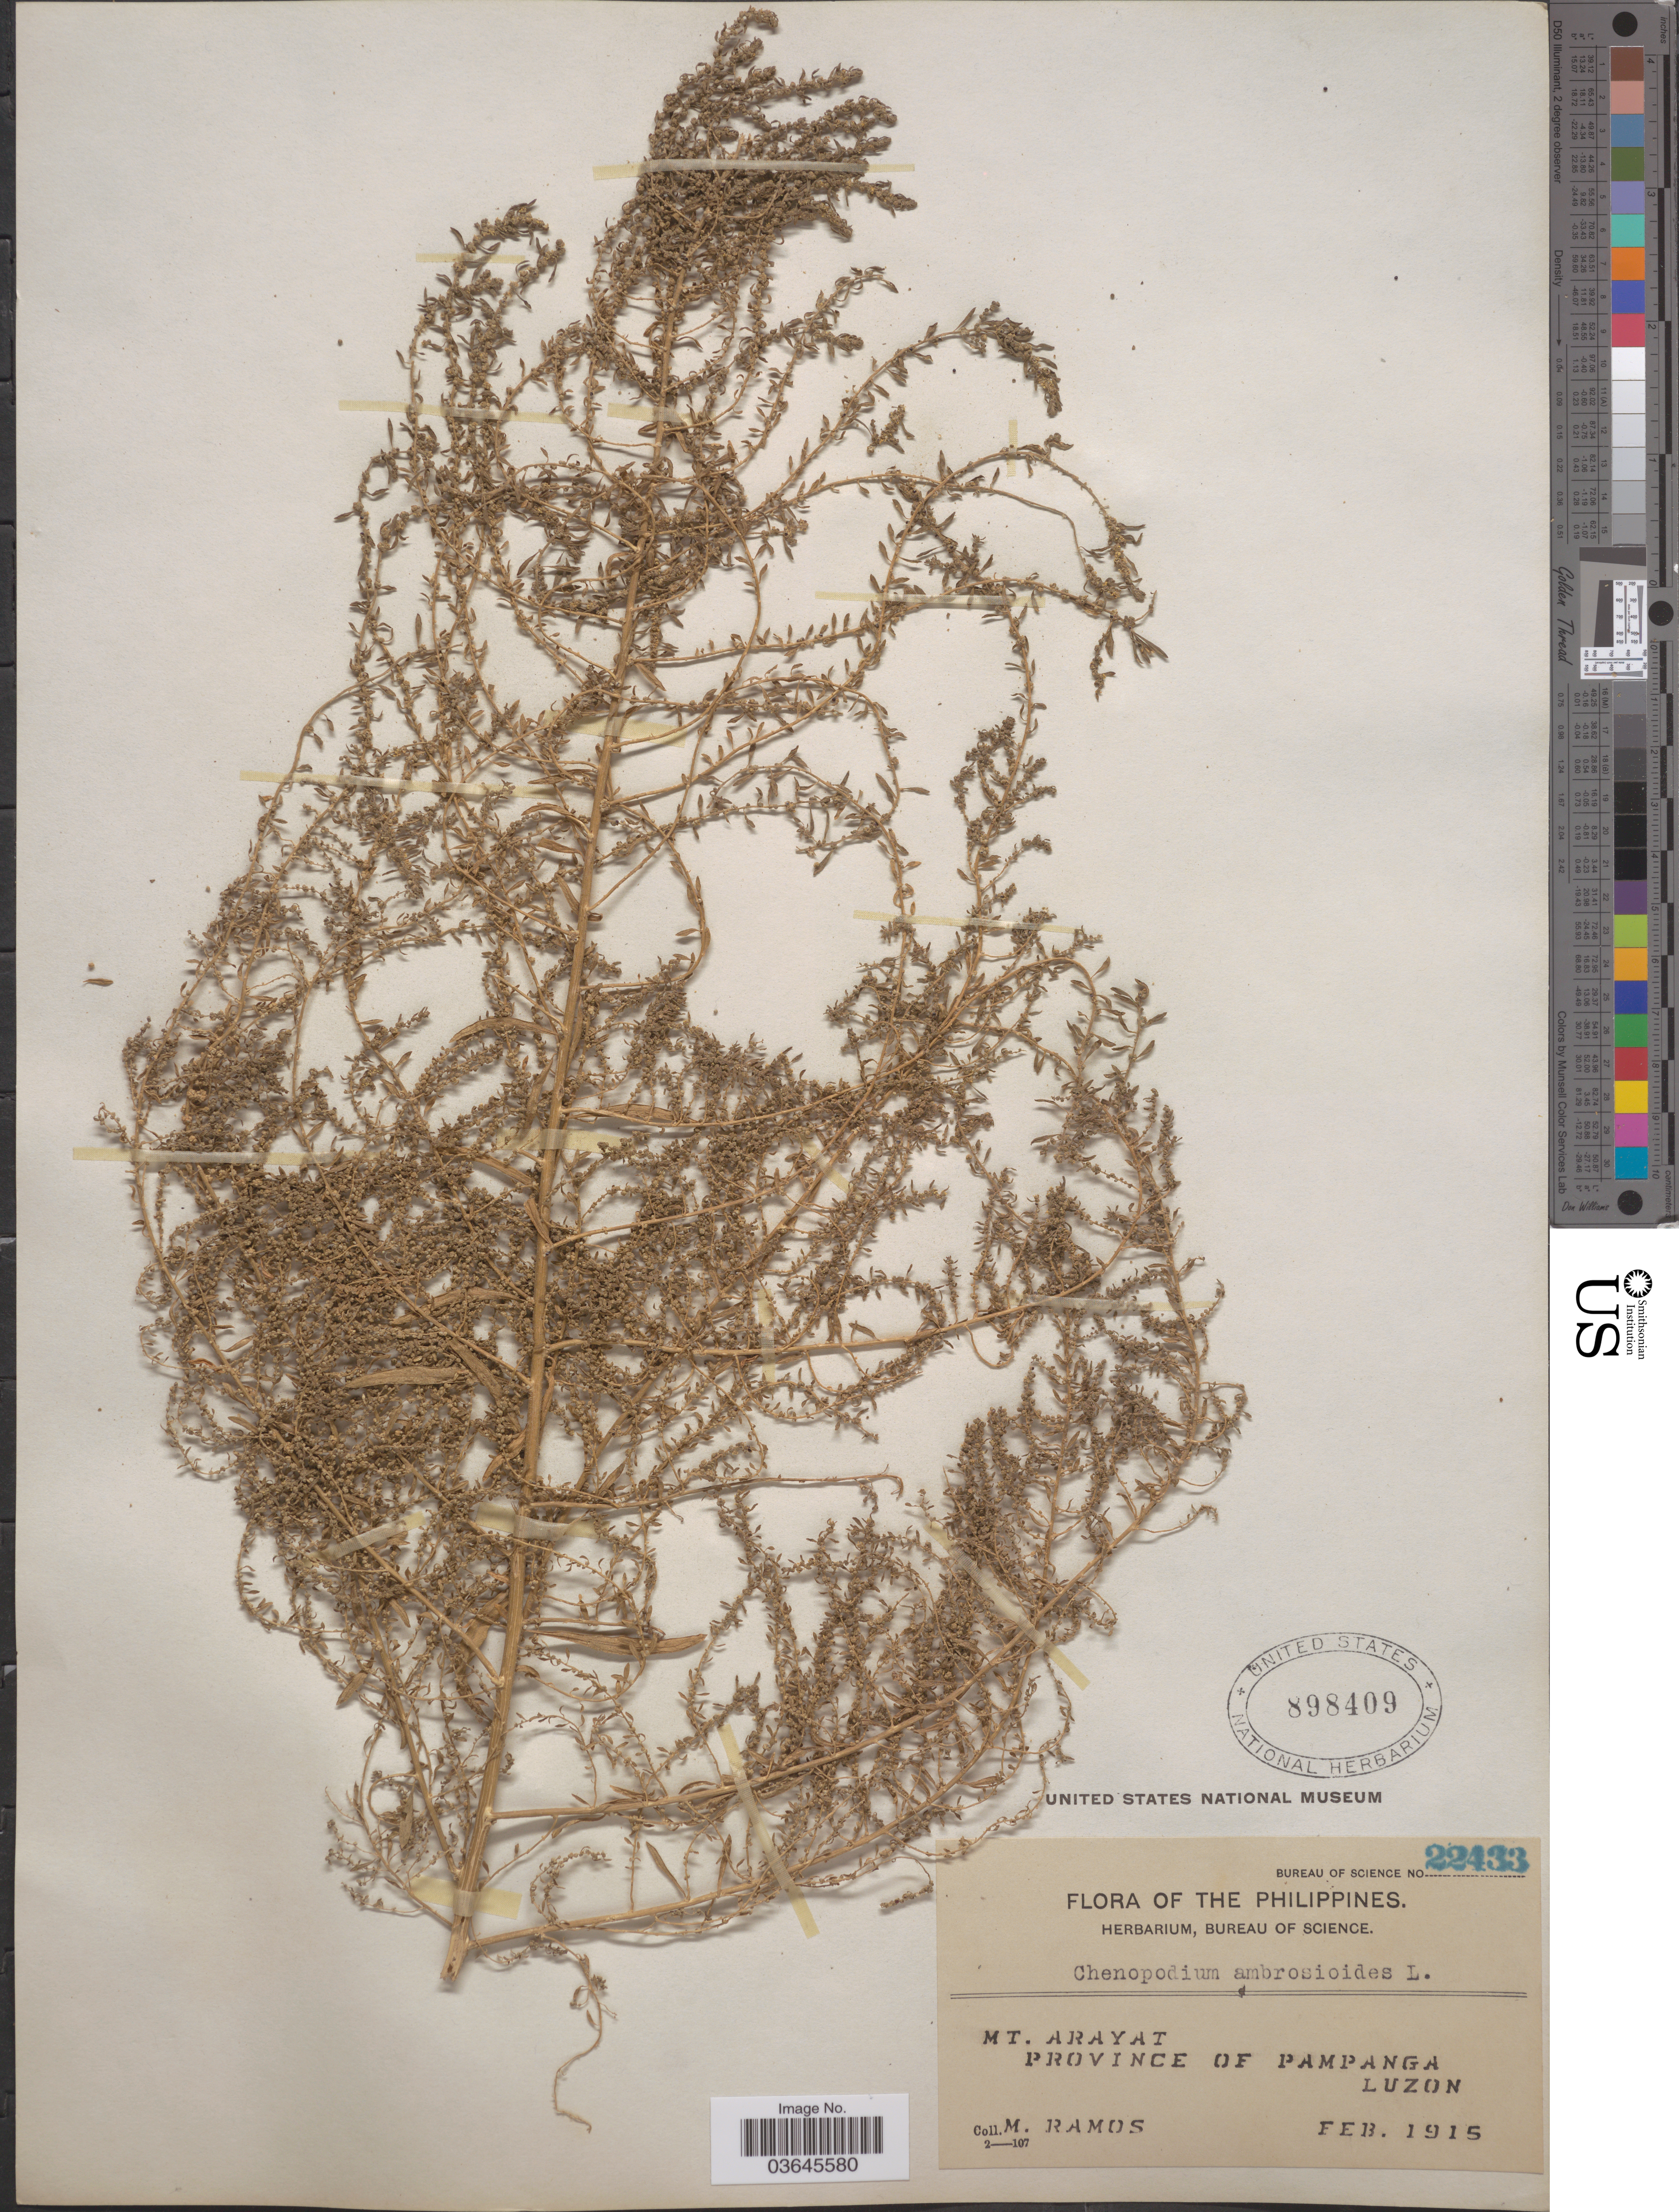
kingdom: Plantae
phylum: Tracheophyta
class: Magnoliopsida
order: Caryophyllales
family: Amaranthaceae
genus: Chenopodium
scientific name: Chenopodium ambrosioides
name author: L.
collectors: M. Ramos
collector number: Bureau of Science 22433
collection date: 1915-02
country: Philippines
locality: Mt. Arayat, Province of Pampanga, Luzon.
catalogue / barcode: US 898409